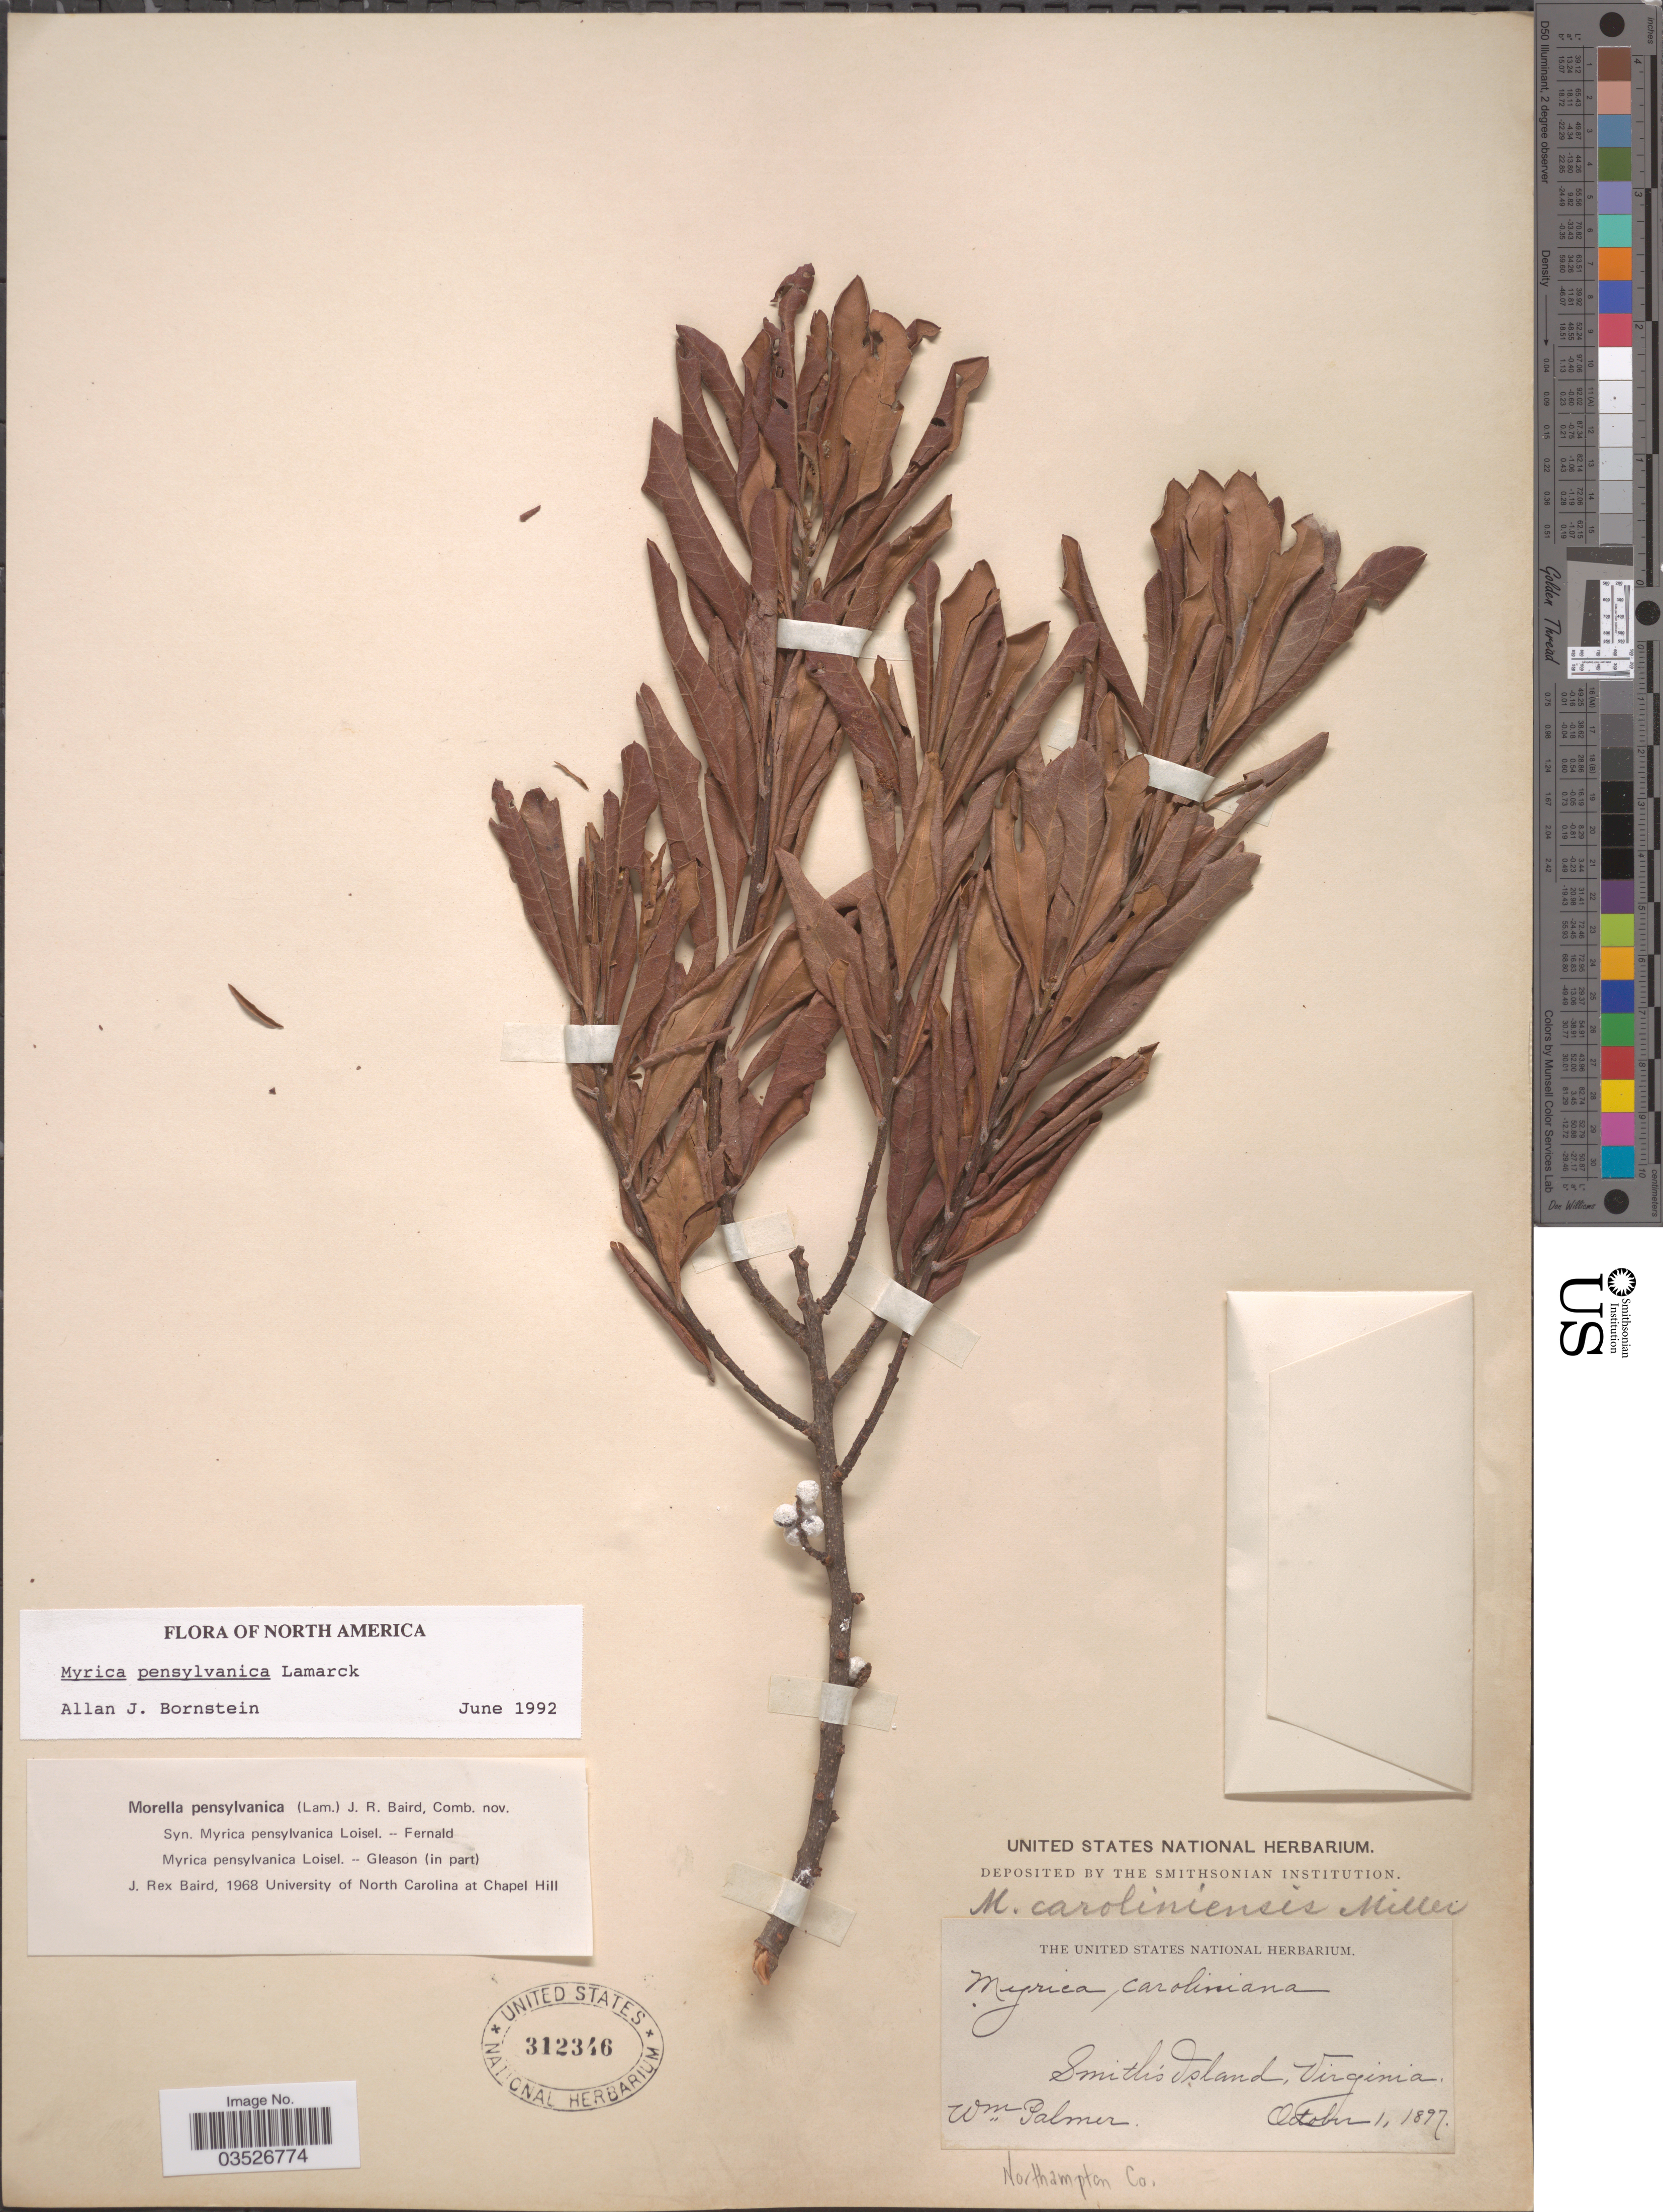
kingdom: Plantae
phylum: Tracheophyta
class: Magnoliopsida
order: Fagales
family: Myricaceae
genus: Morella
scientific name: Morella pensylvanica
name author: (Mirb.) Kartesz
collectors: W. Palmer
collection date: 1897-10-01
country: United States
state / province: Virginia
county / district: Northampton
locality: Smith's Island, Northampton Co.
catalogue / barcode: US 312346